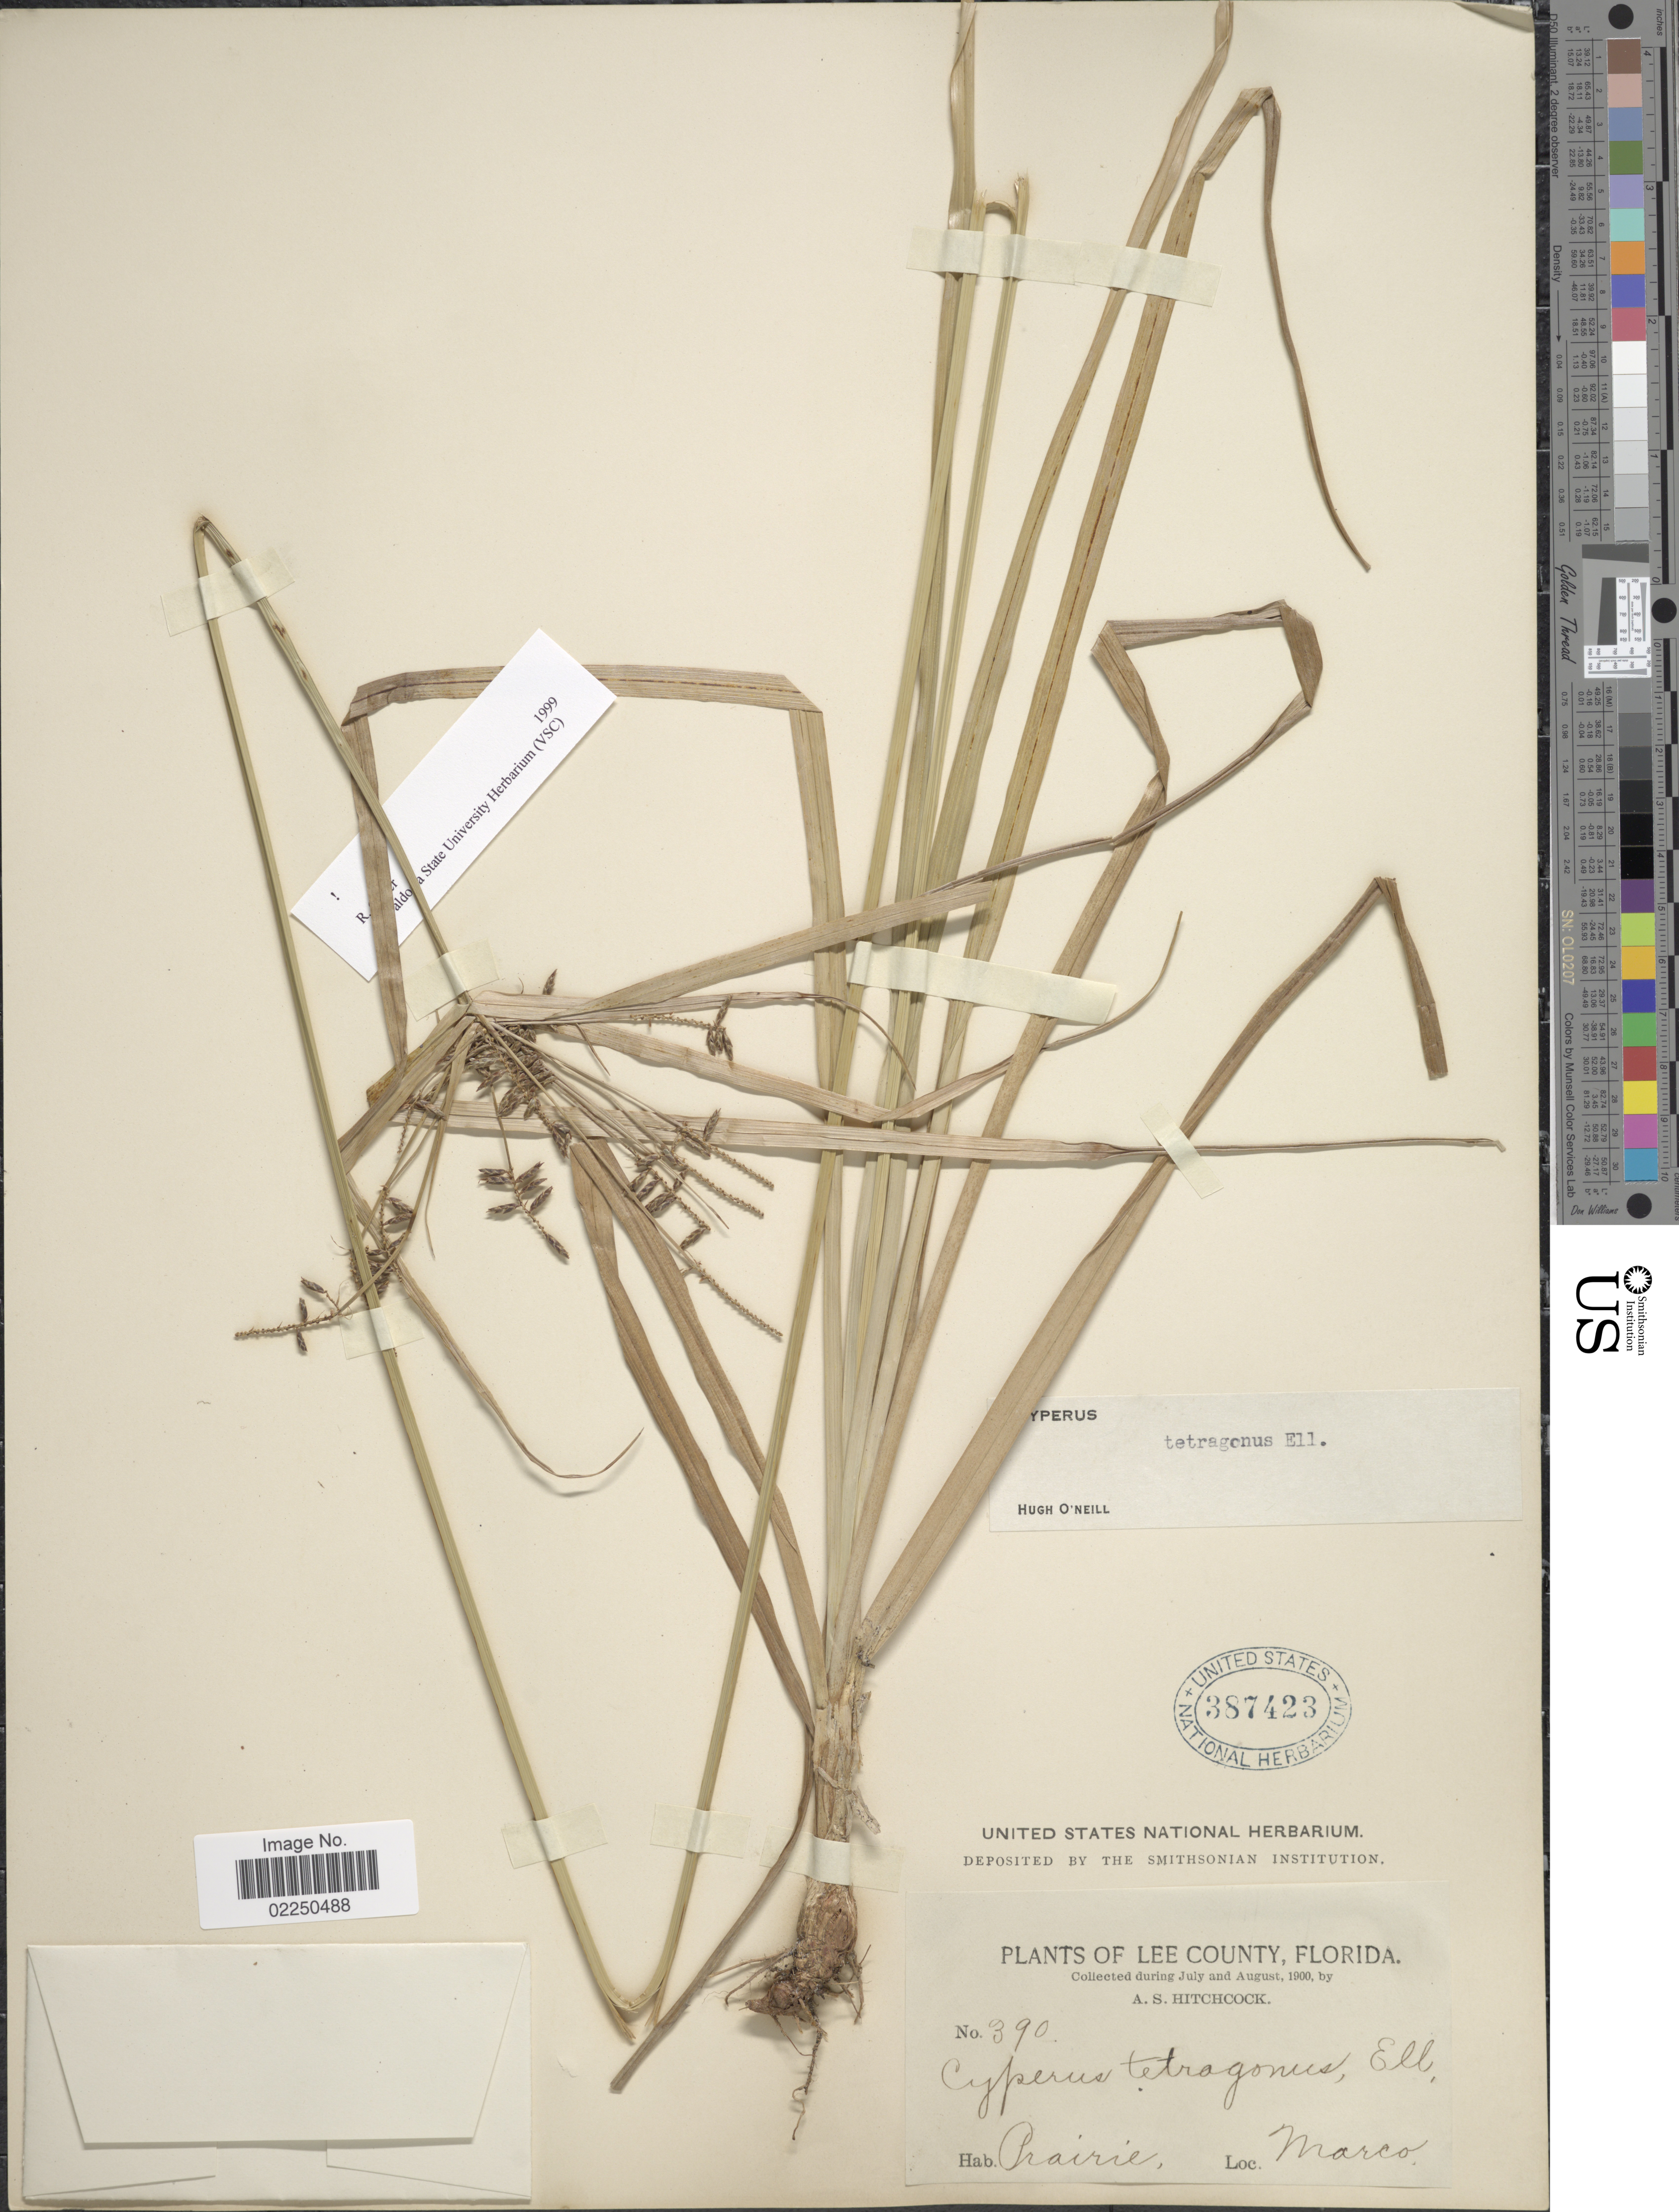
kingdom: Plantae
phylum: Tracheophyta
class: Liliopsida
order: Poales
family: Cyperaceae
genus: Cyperus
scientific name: Cyperus tetragonus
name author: Elliott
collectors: A. S. Hitchcock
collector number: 390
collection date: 1900-07/1900-08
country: United States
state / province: Florida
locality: Lee County. Marco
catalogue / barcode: US 387423